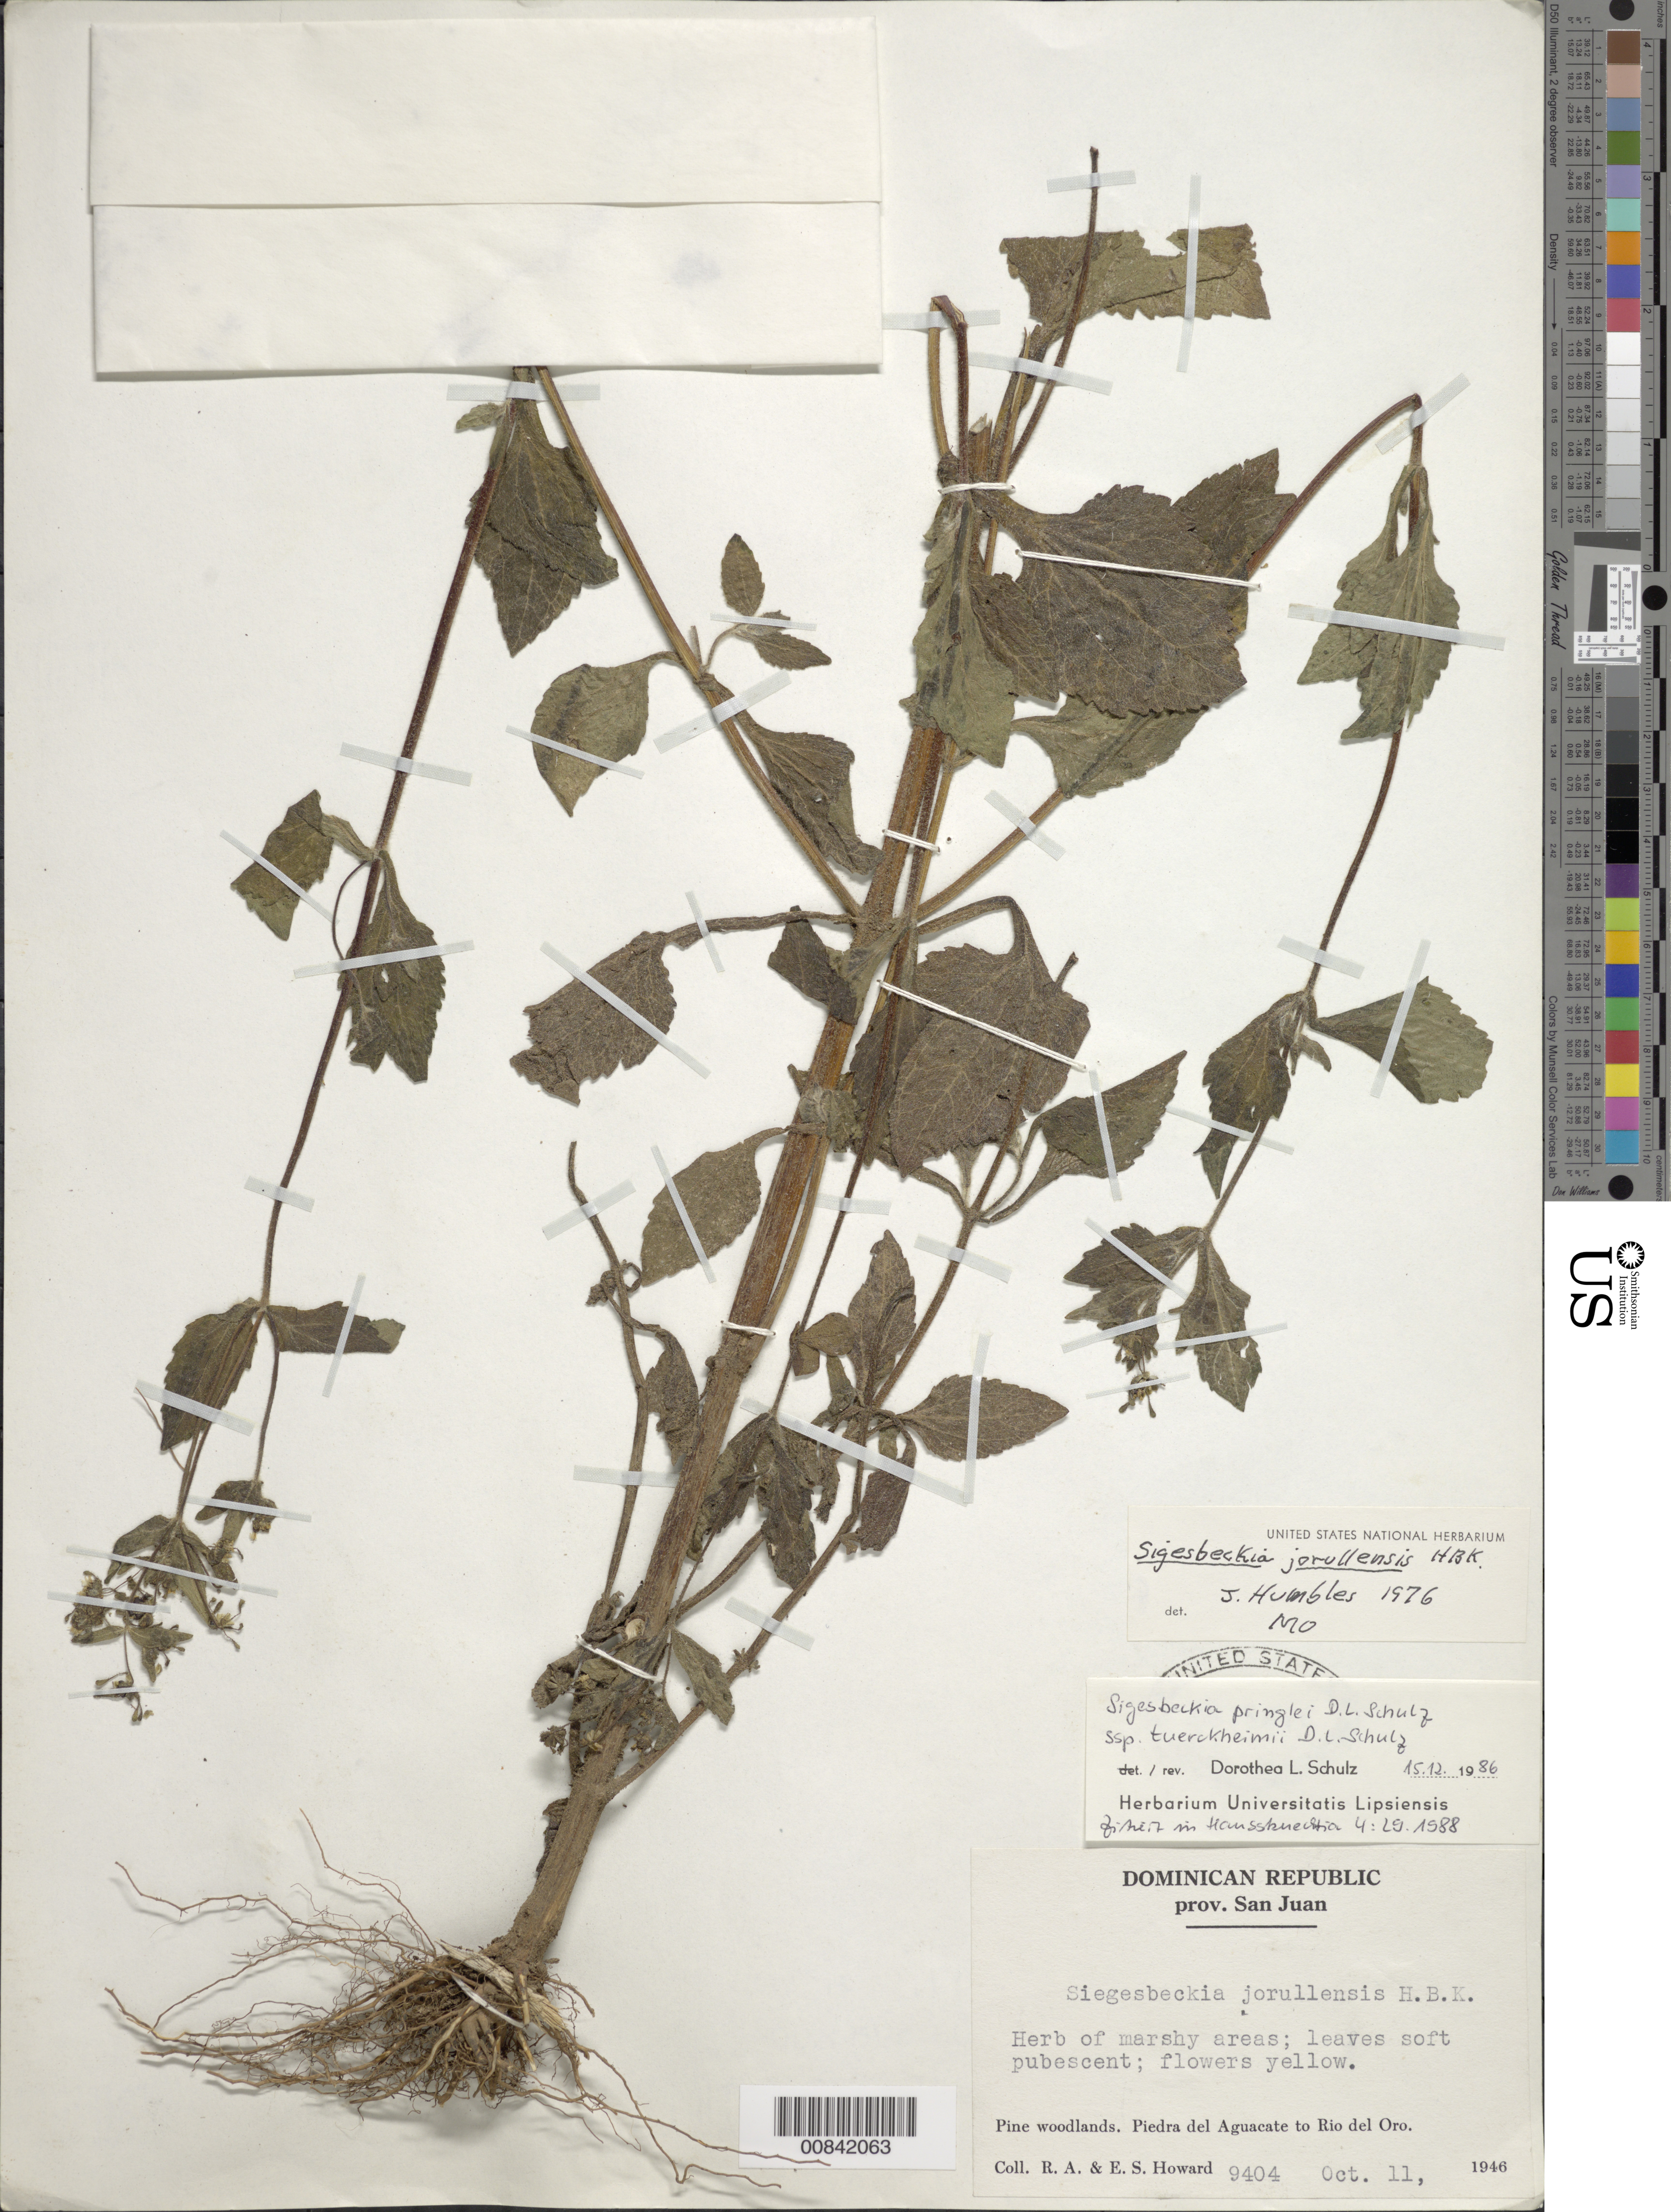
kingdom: Plantae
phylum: Tracheophyta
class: Magnoliopsida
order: Asterales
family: Asteraceae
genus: Sigesbeckia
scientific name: Sigesbeckia pringlei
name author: D.L. Schulz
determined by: Schulz, D. L.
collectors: R. A. Howard & E. S. Howard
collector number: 9404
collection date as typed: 11 Oct 1946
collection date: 1946-10-11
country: Dominican Republic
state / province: San Juan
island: Hispaniola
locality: Piedra del Aguacate to Rio del Oro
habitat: Marshy areas in pine woodlands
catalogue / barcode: US 2228616